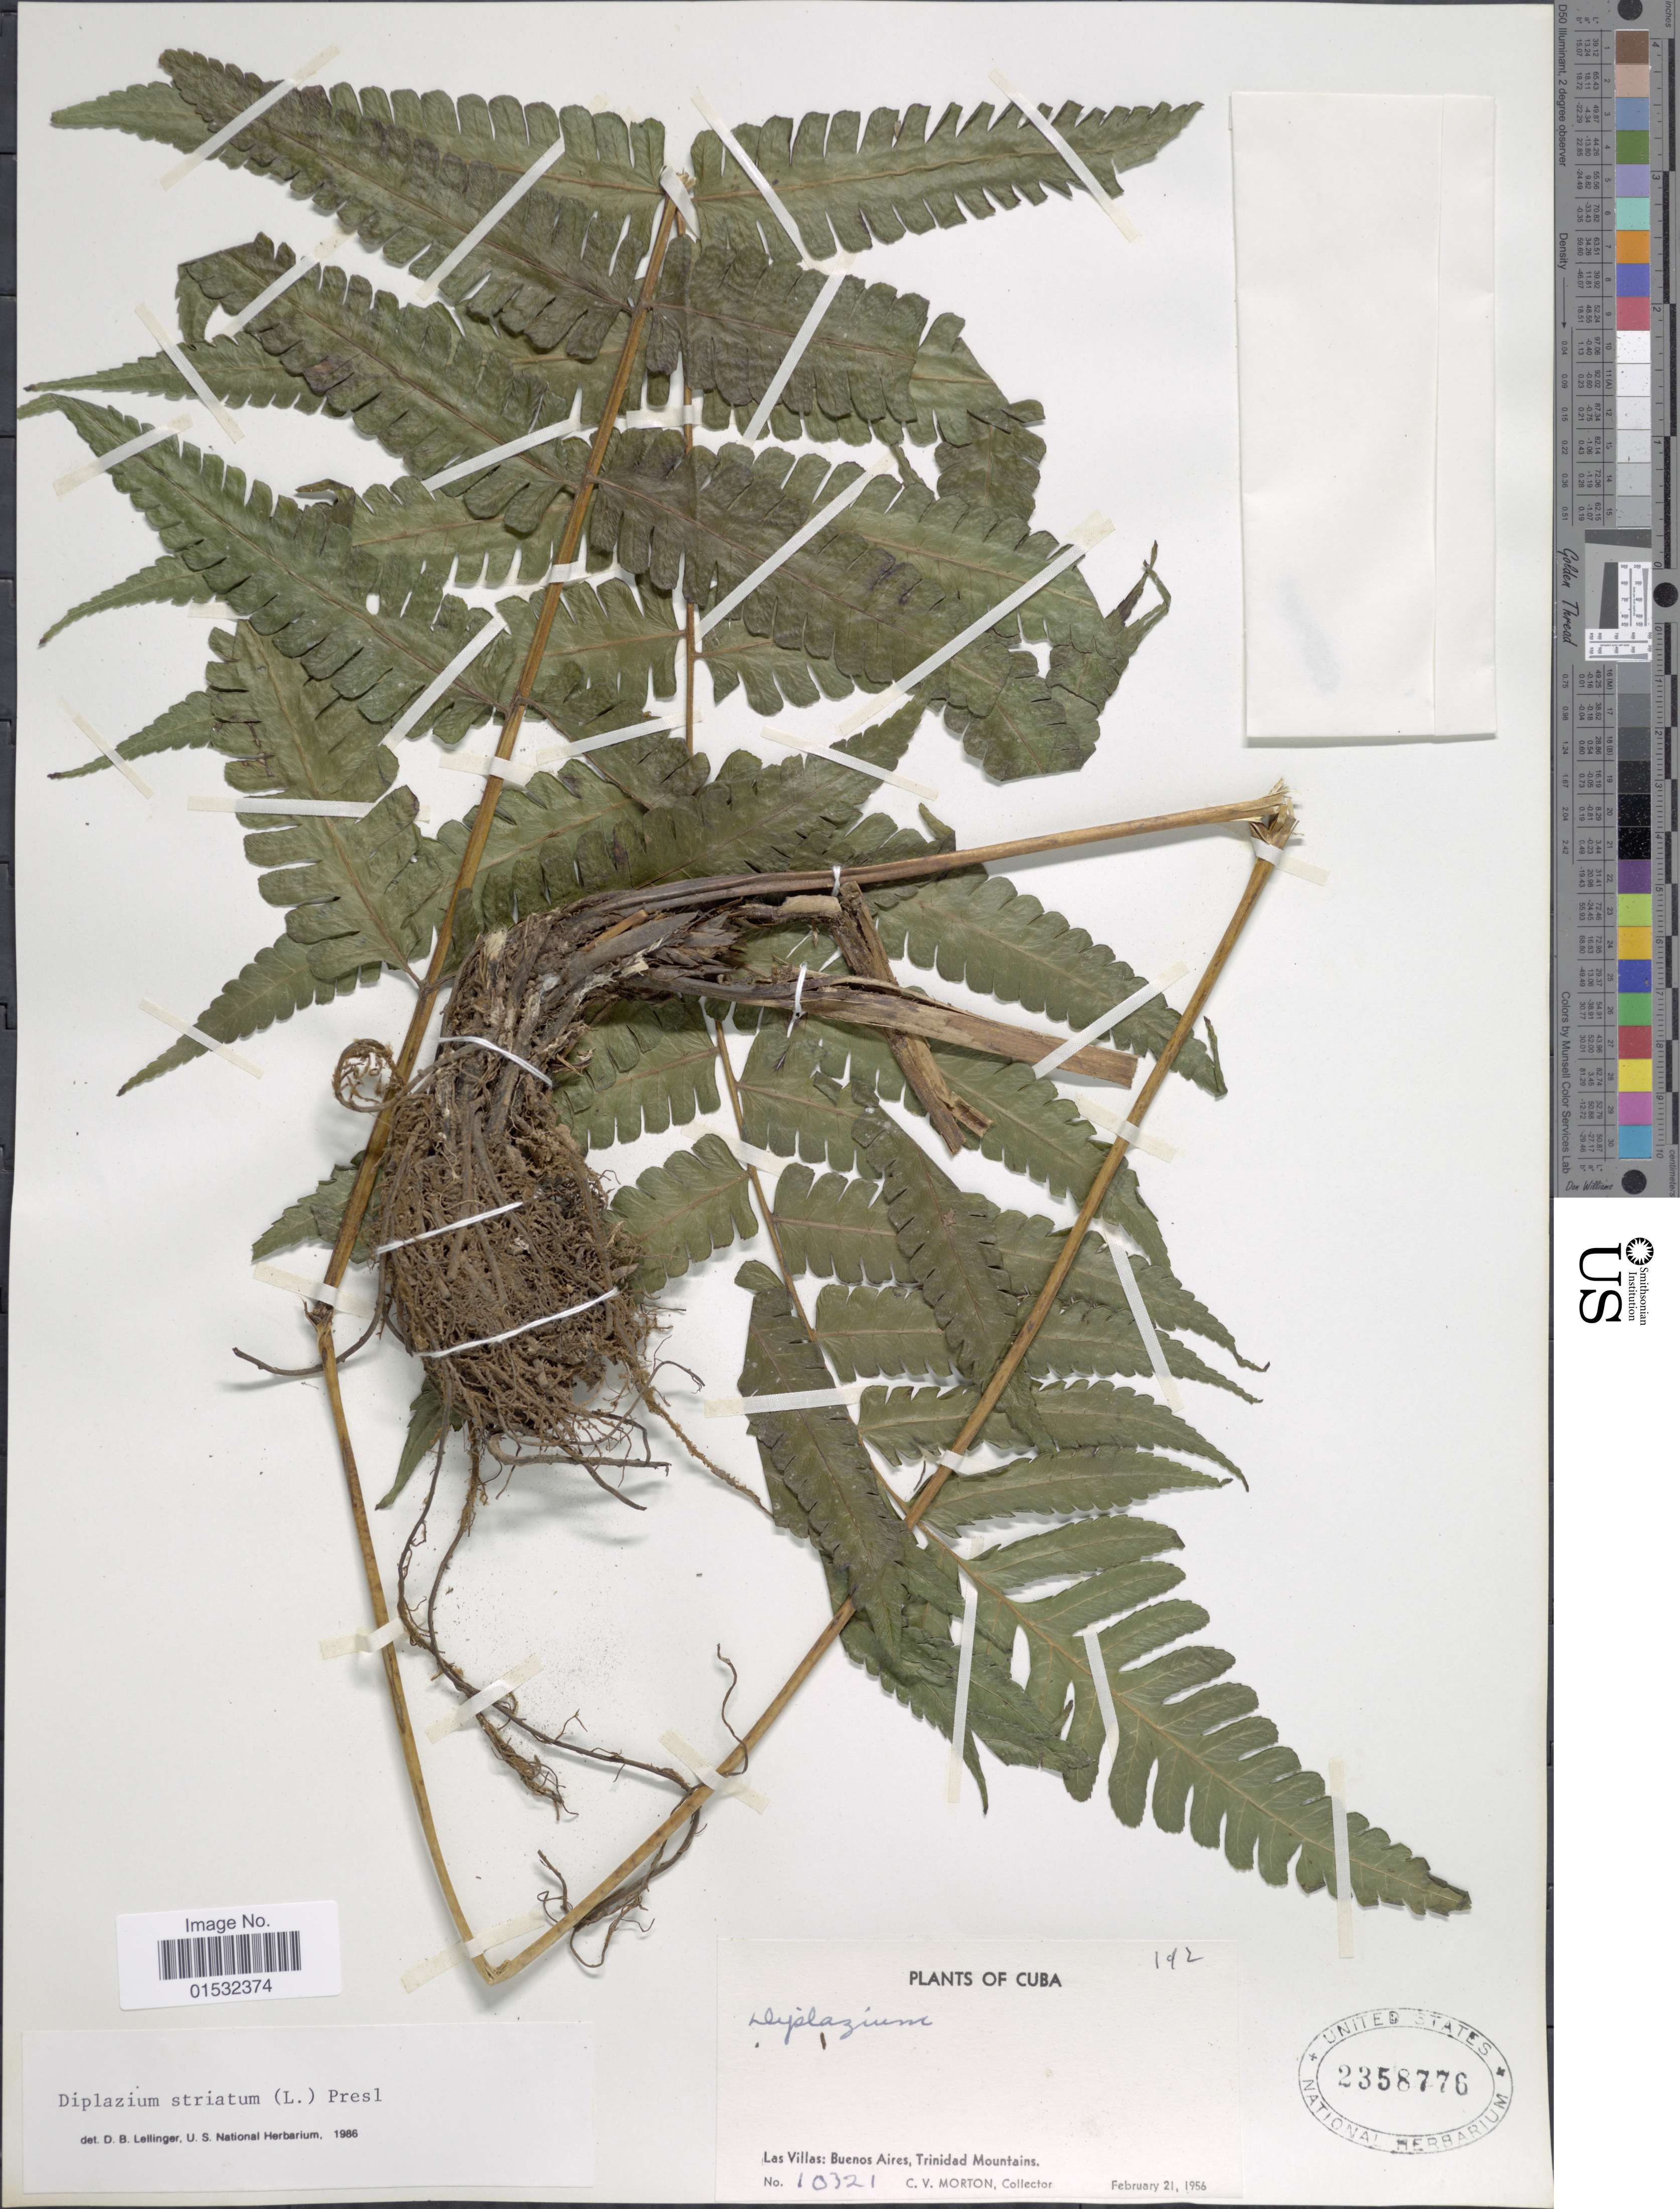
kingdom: Plantae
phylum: Tracheophyta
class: Polypodiopsida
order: Polypodiales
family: Athyriaceae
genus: Diplazium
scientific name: Diplazium striatum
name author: (L.) C. Presl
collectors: C. V. Morton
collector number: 10321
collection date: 1956-02-21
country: Cuba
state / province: Las Villas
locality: Las Villas: Buenos Aires, Trinidad Mountains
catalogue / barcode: US 2358776